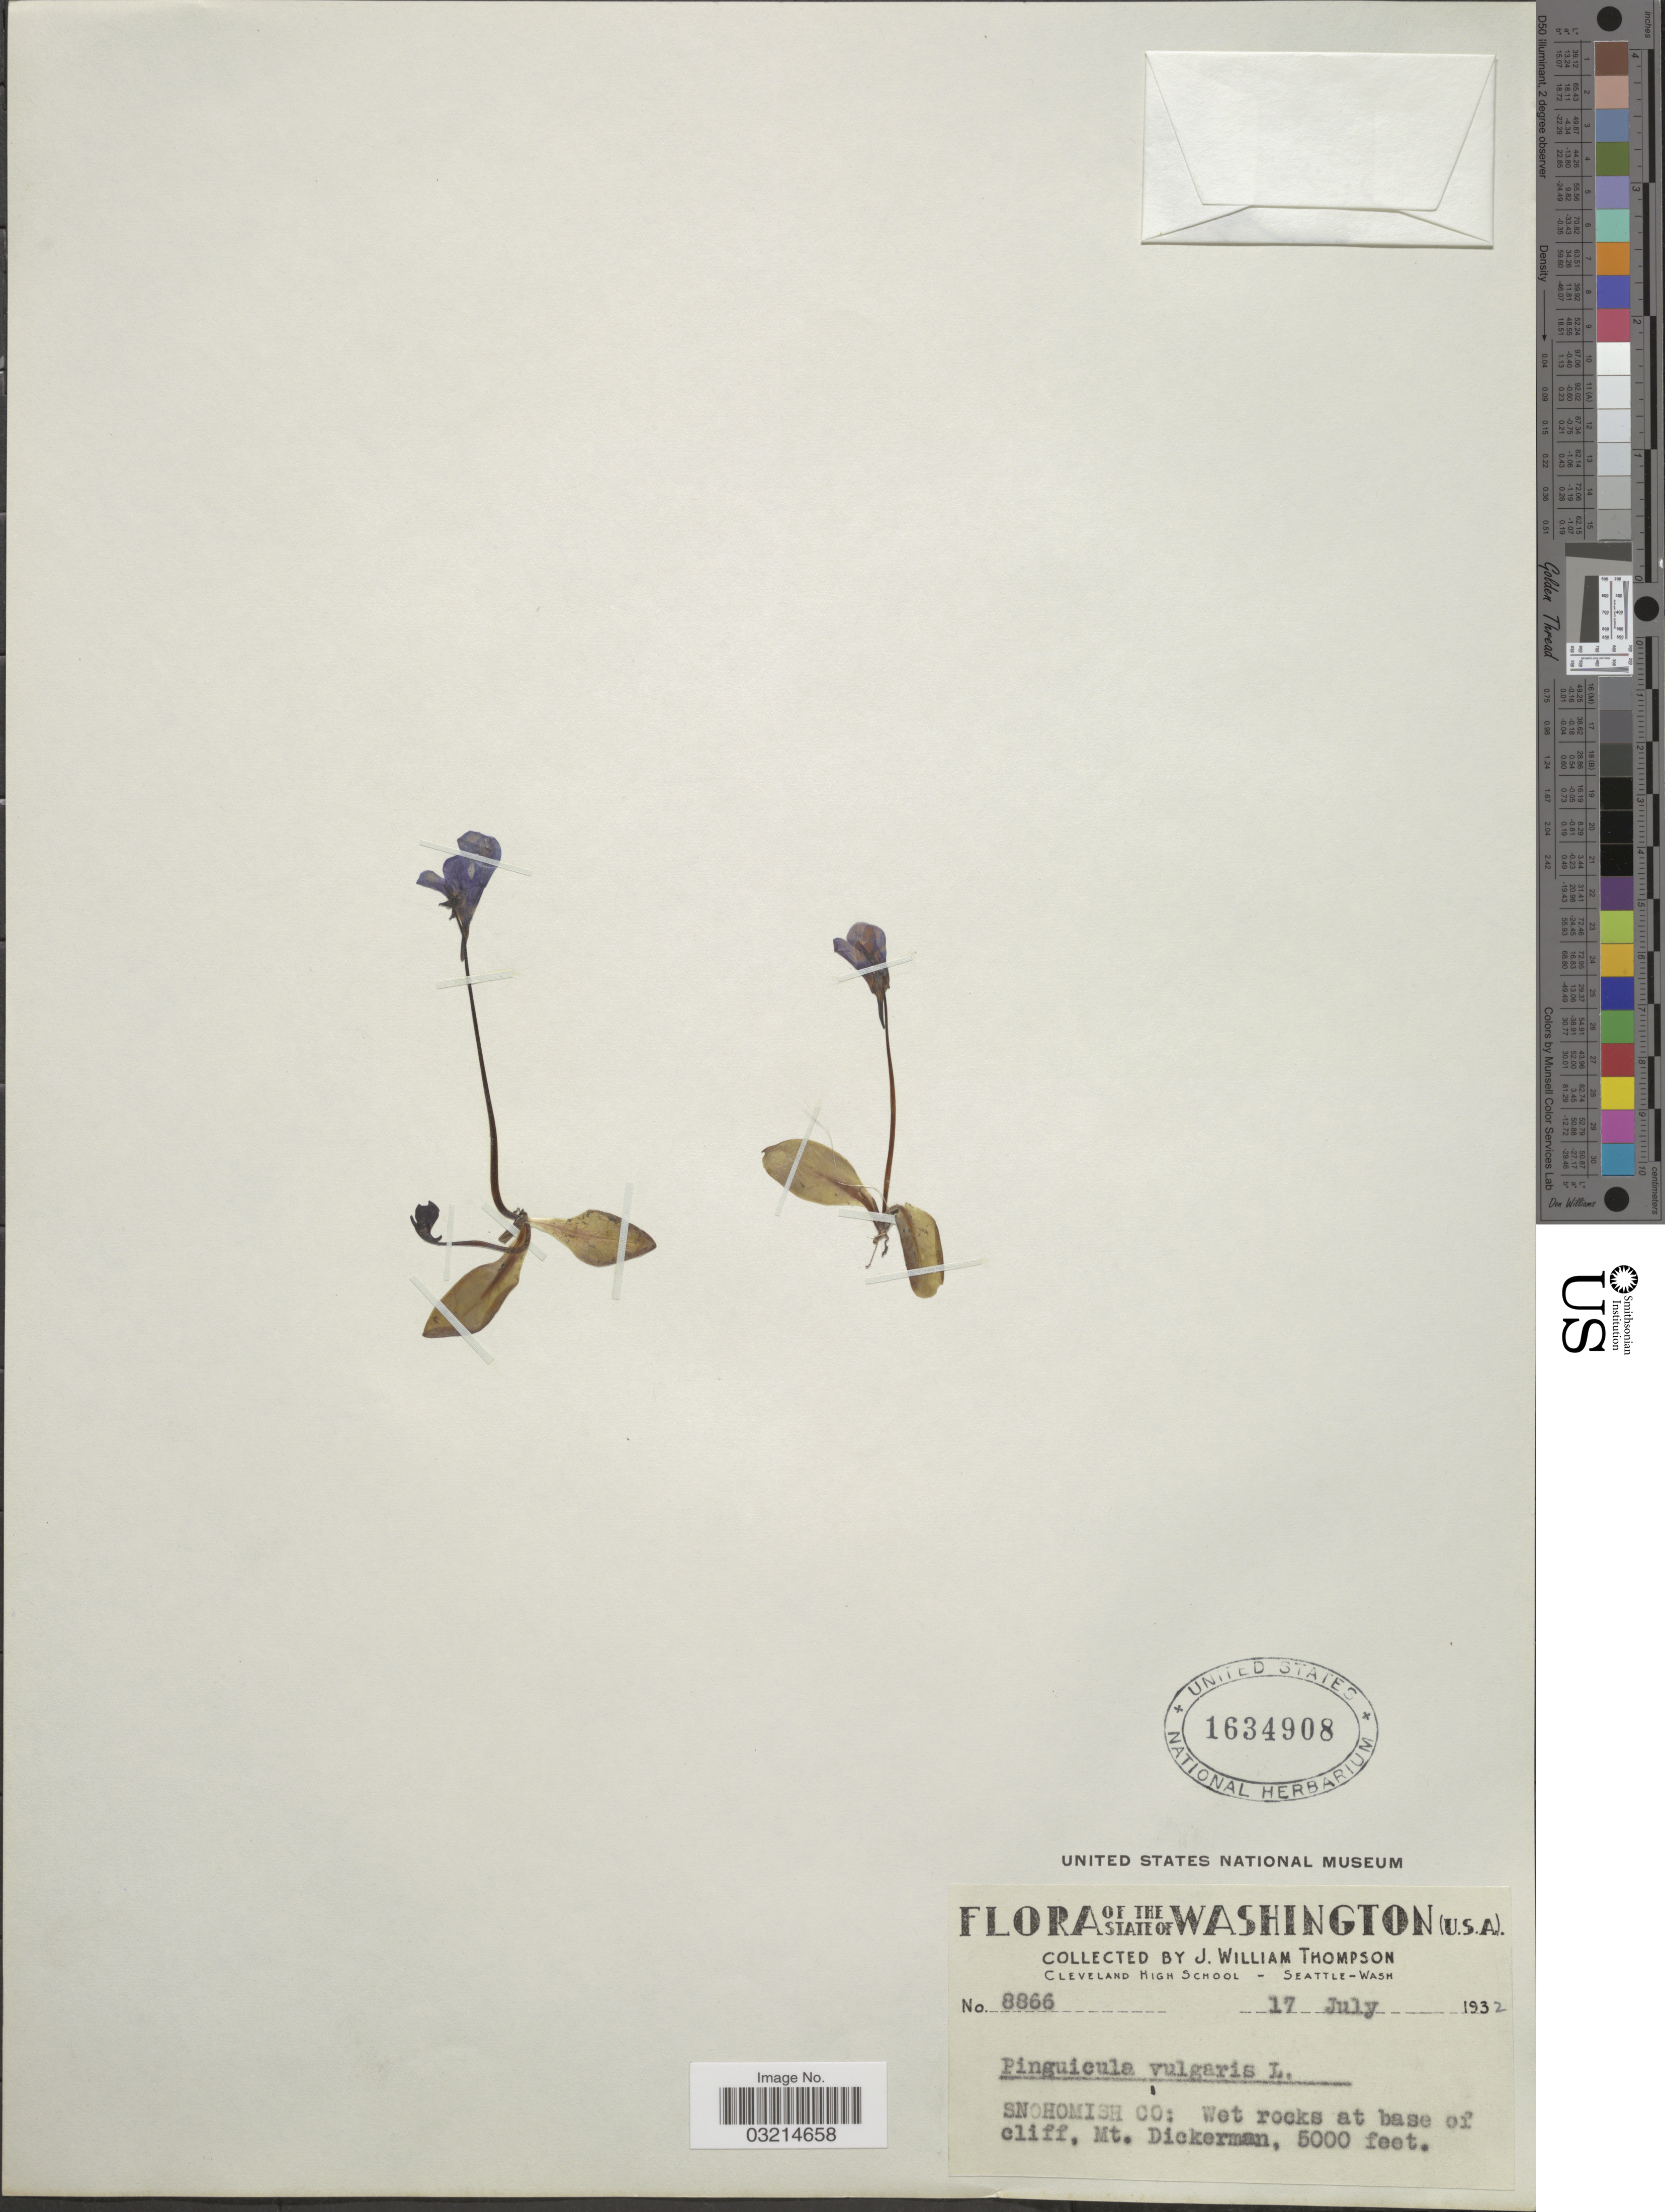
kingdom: Plantae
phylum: Tracheophyta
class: Magnoliopsida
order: Lamiales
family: Lentibulariaceae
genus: Pinguicula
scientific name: Pinguicula vulgaris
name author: L.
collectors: J. W. Thompson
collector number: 8866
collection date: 1932-07-17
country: United States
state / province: Washington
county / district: Snohomish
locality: Snohomish Co: Wet rocks at base of cliff, Mt. Dickerman.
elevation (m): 1524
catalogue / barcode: US 1634908